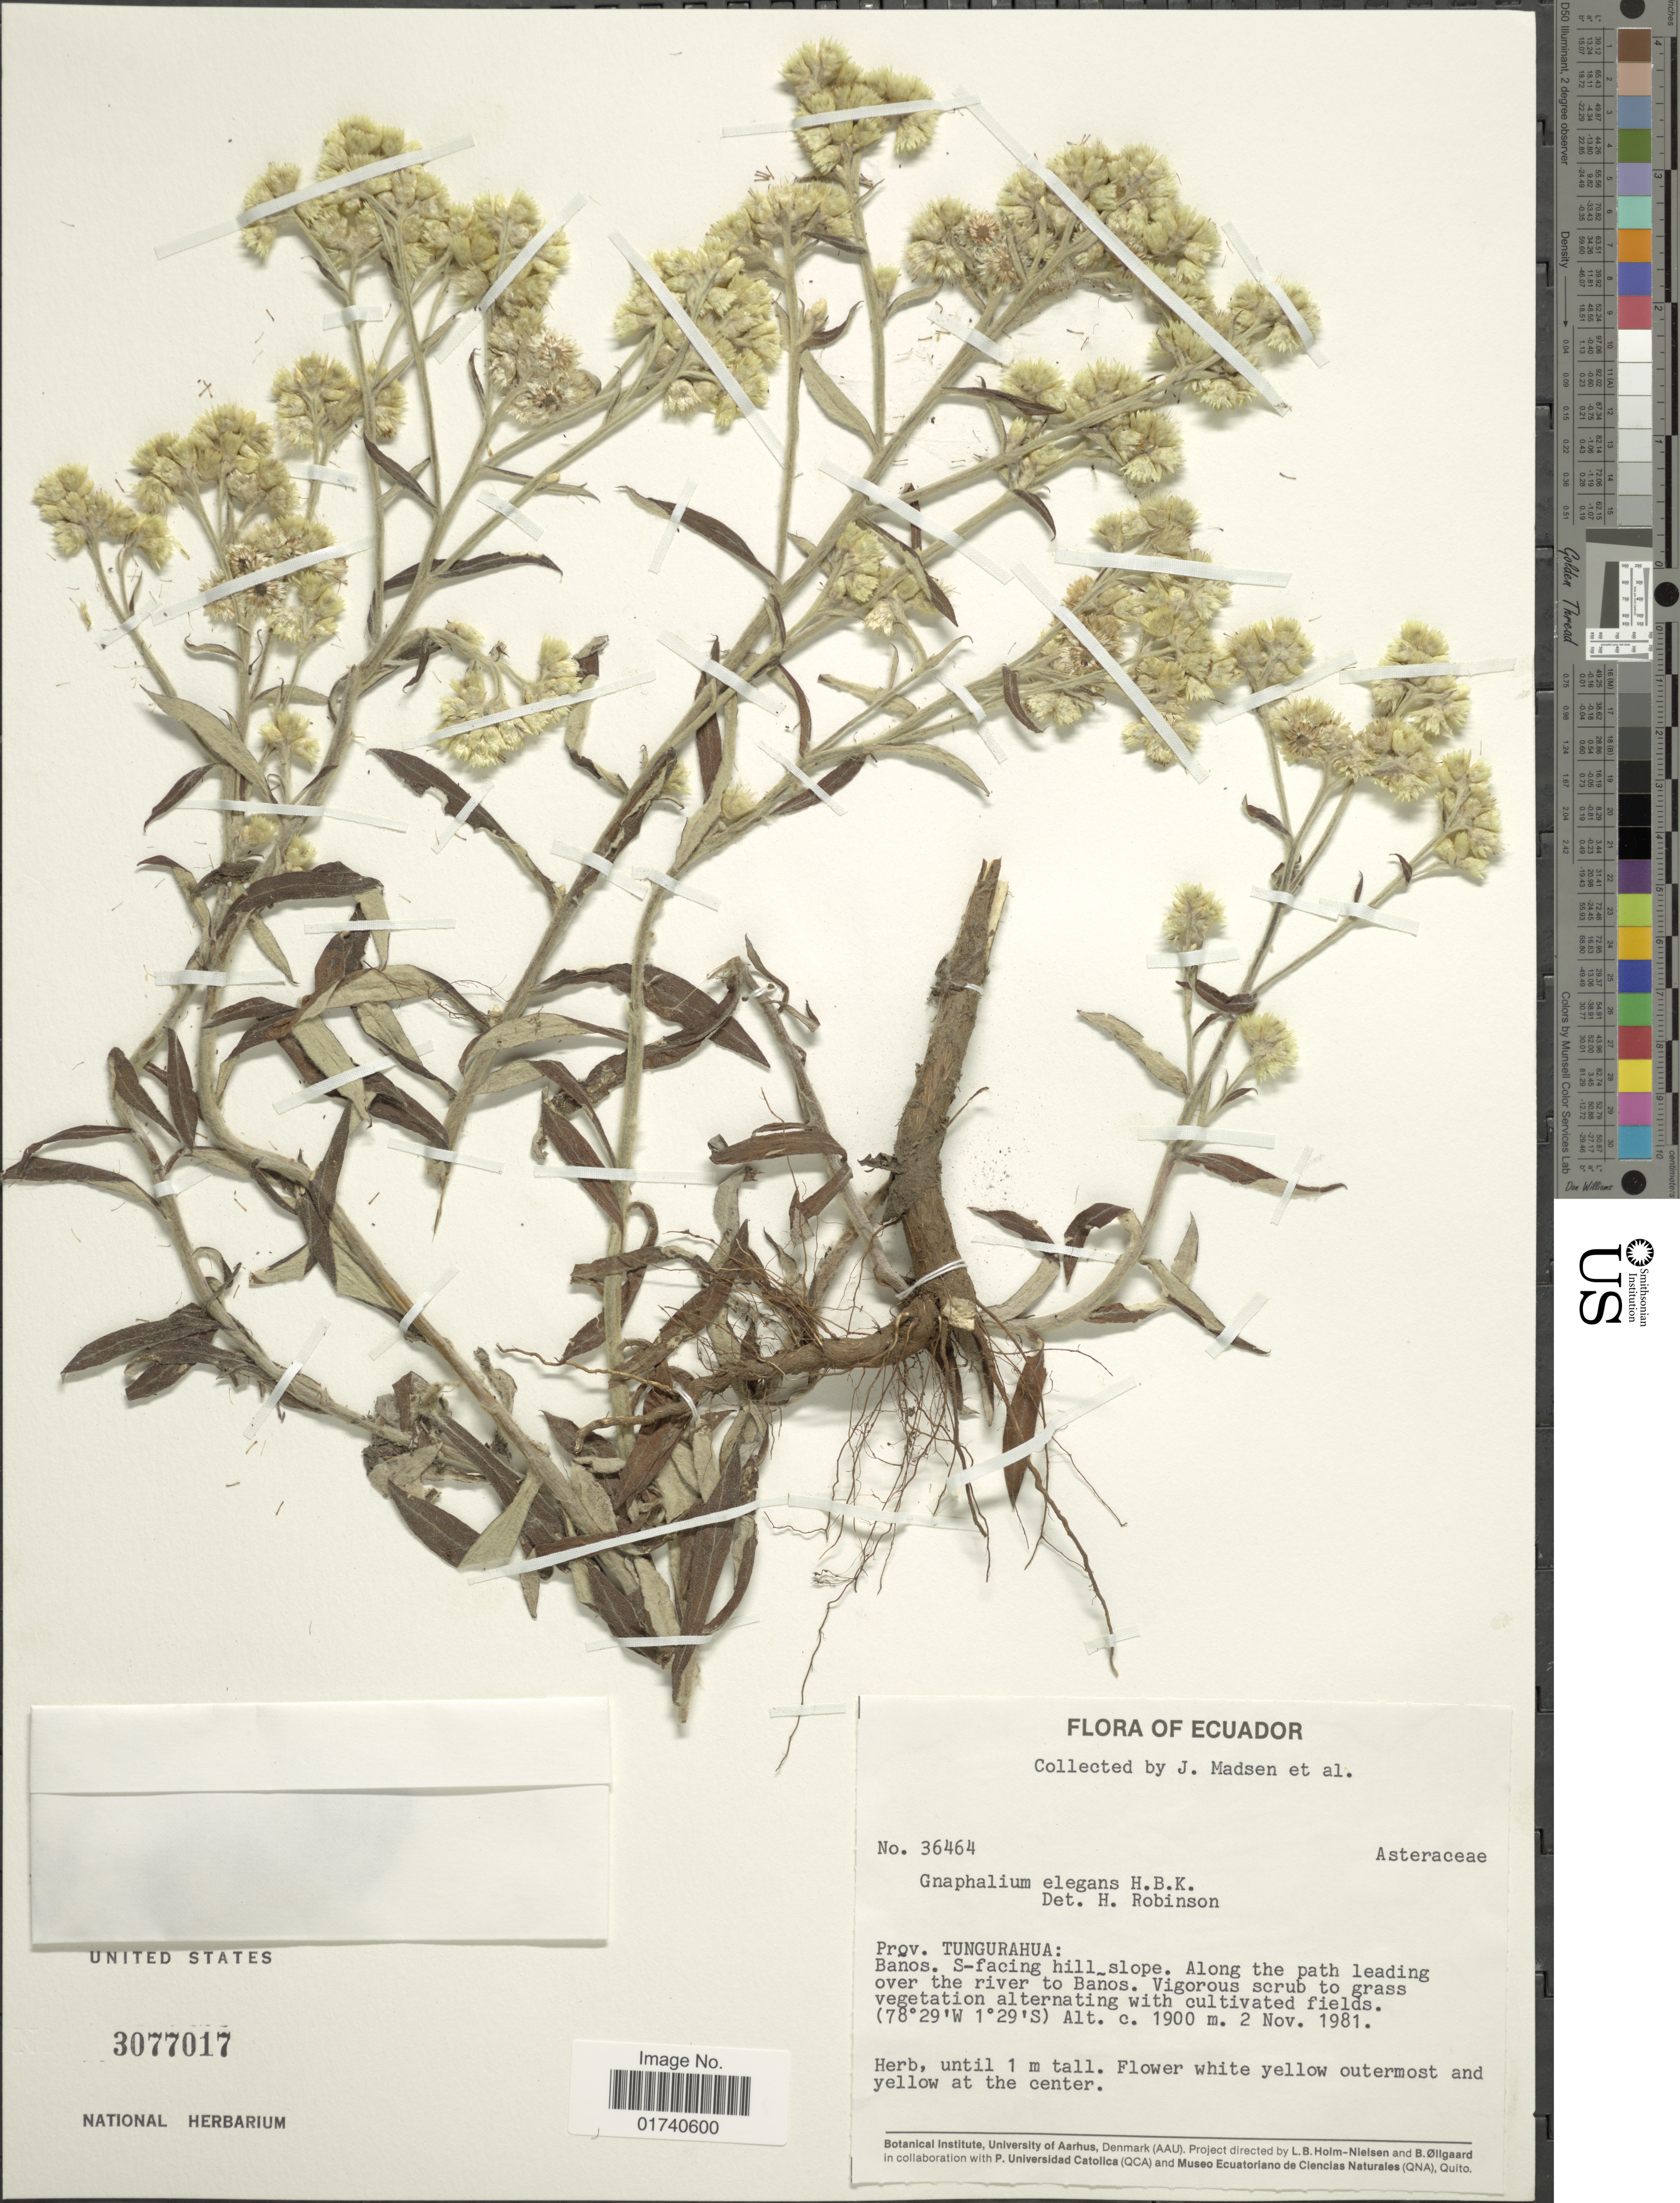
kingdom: Plantae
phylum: Tracheophyta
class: Magnoliopsida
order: Asterales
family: Asteraceae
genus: Pseudognaphalium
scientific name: Pseudognaphalium elegans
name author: (Kunth) Kartesz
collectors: J. Madsen & et al.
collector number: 36464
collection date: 1981-11-02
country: Ecuador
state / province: Tungurahua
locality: Prov. Tungurahua: Banos. S-facing hill-slope. Along the path leading over the river to Banos.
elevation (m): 1900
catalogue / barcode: US 3077017